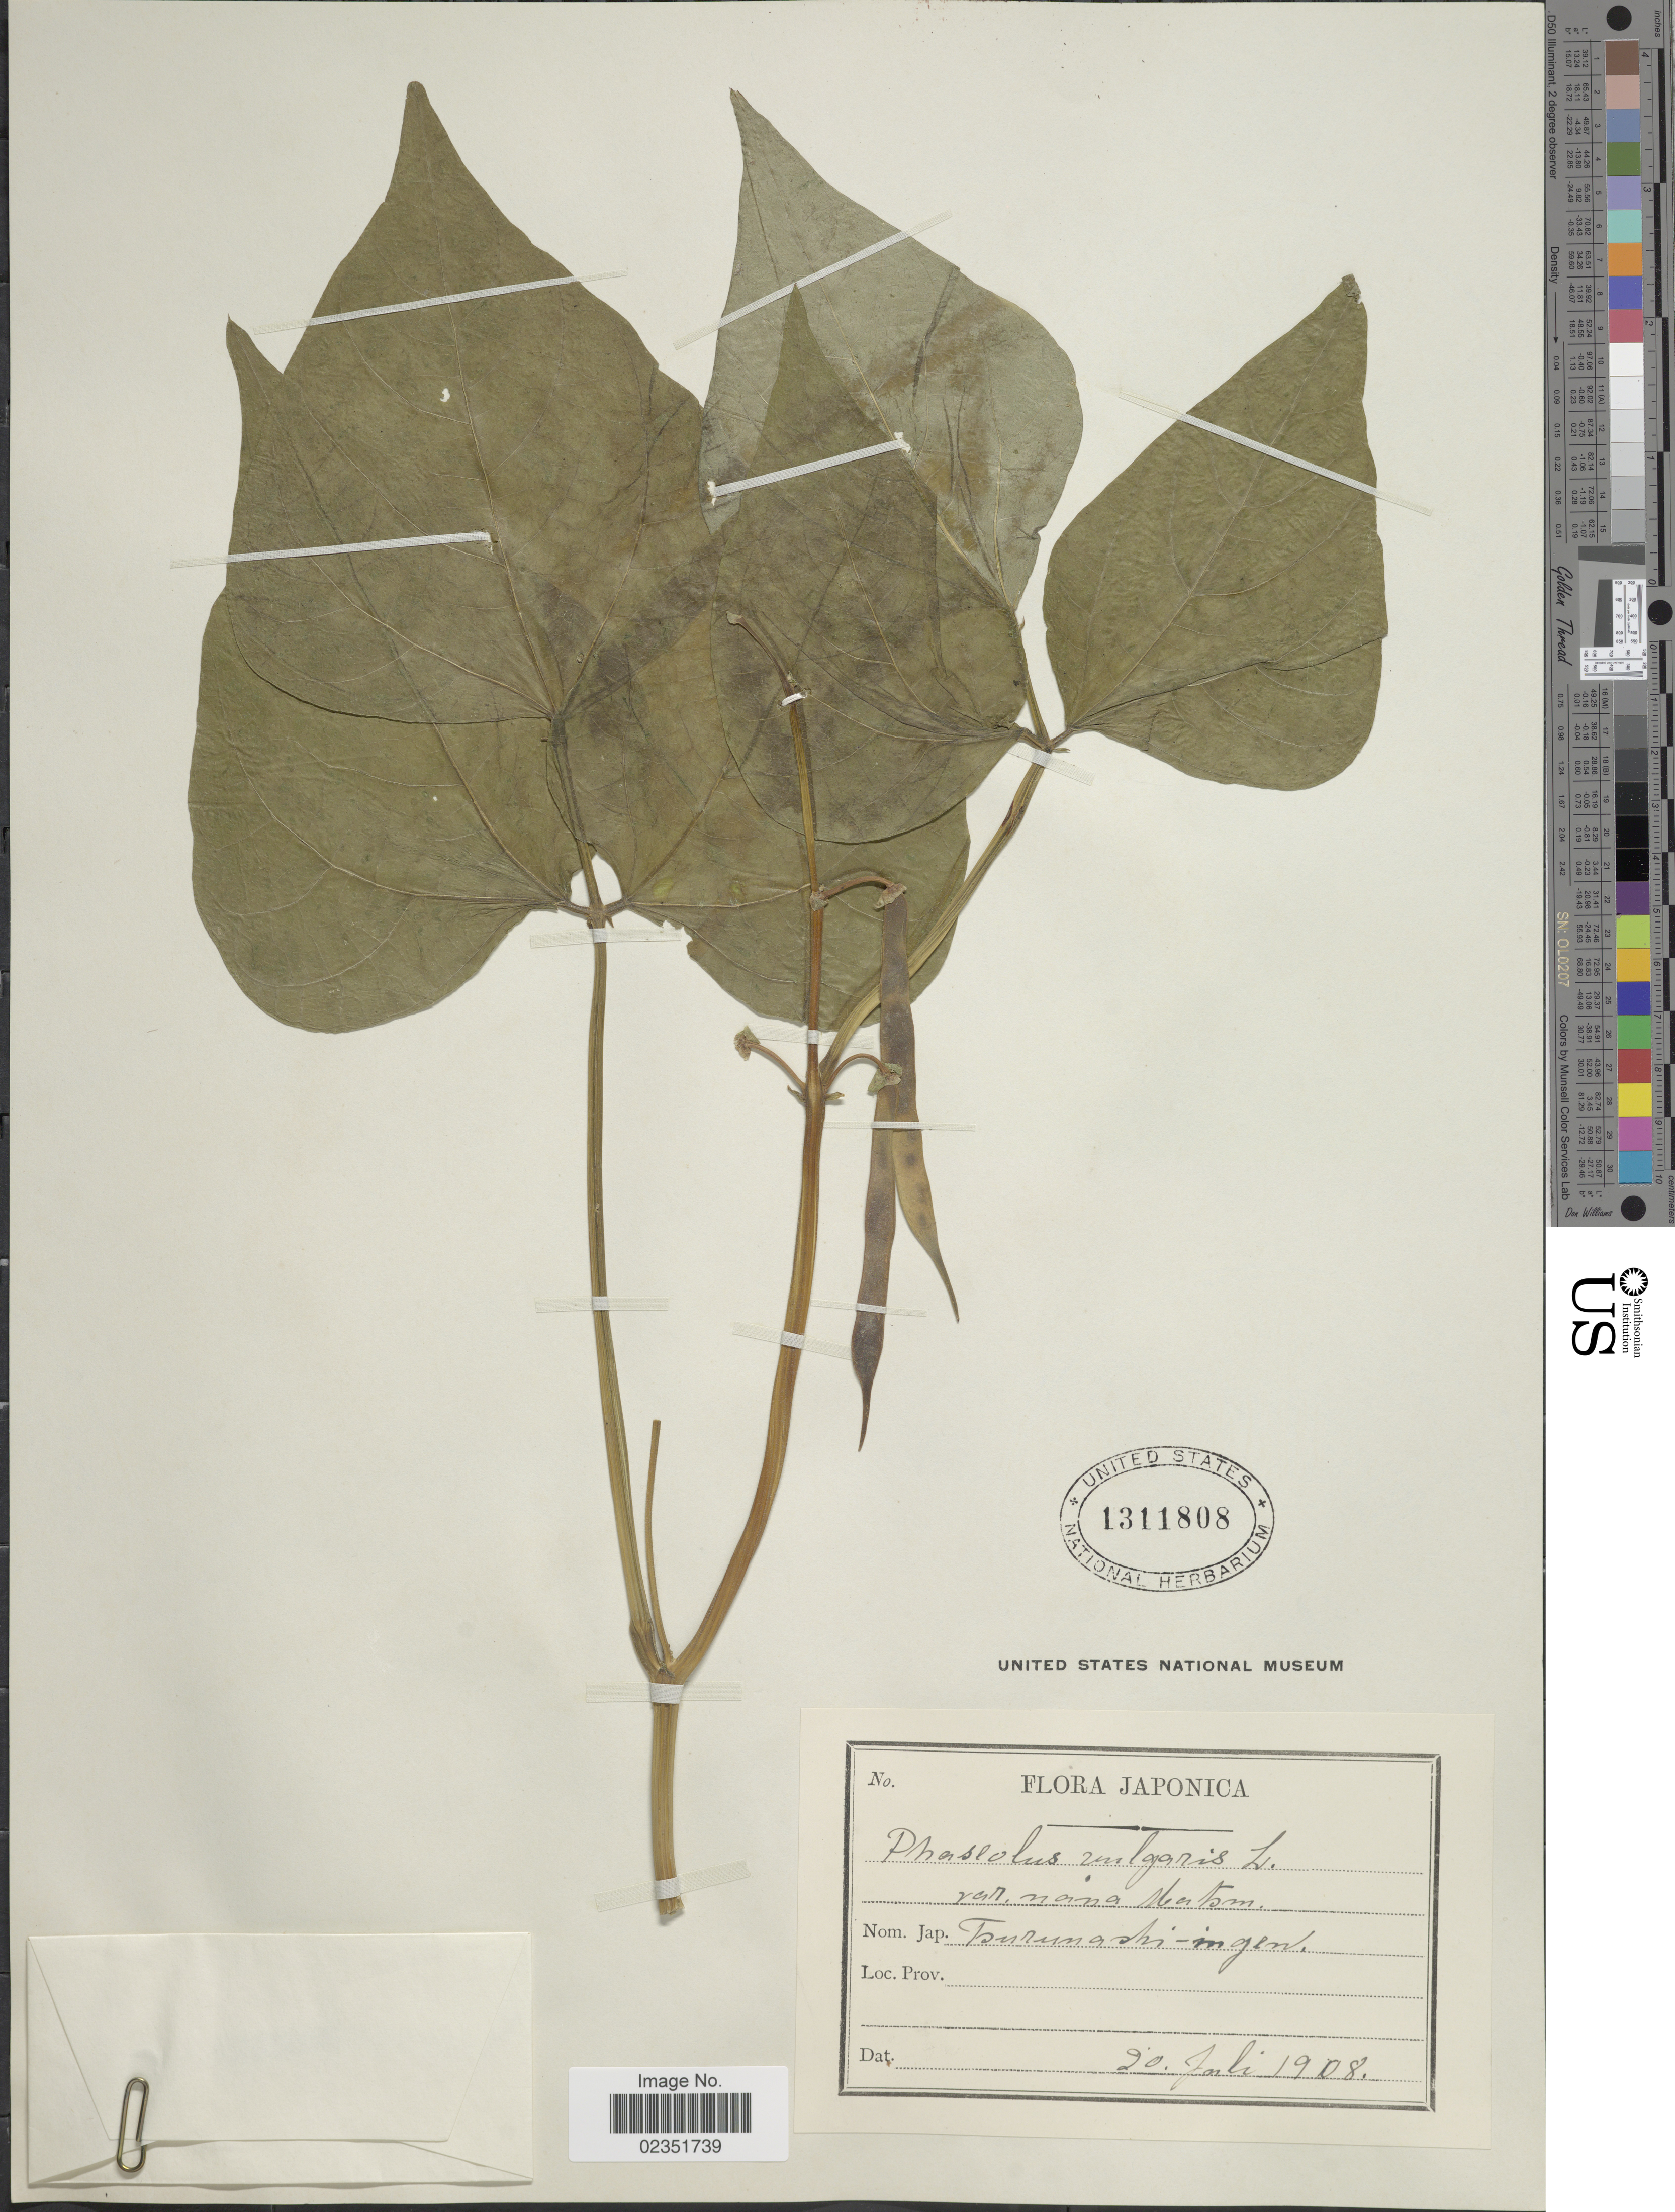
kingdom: Plantae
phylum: Tracheophyta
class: Magnoliopsida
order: Fabales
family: Fabaceae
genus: Phaseolus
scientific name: Phaseolus vulgaris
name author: L.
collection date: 1908-07-20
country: Japan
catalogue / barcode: US 1311808